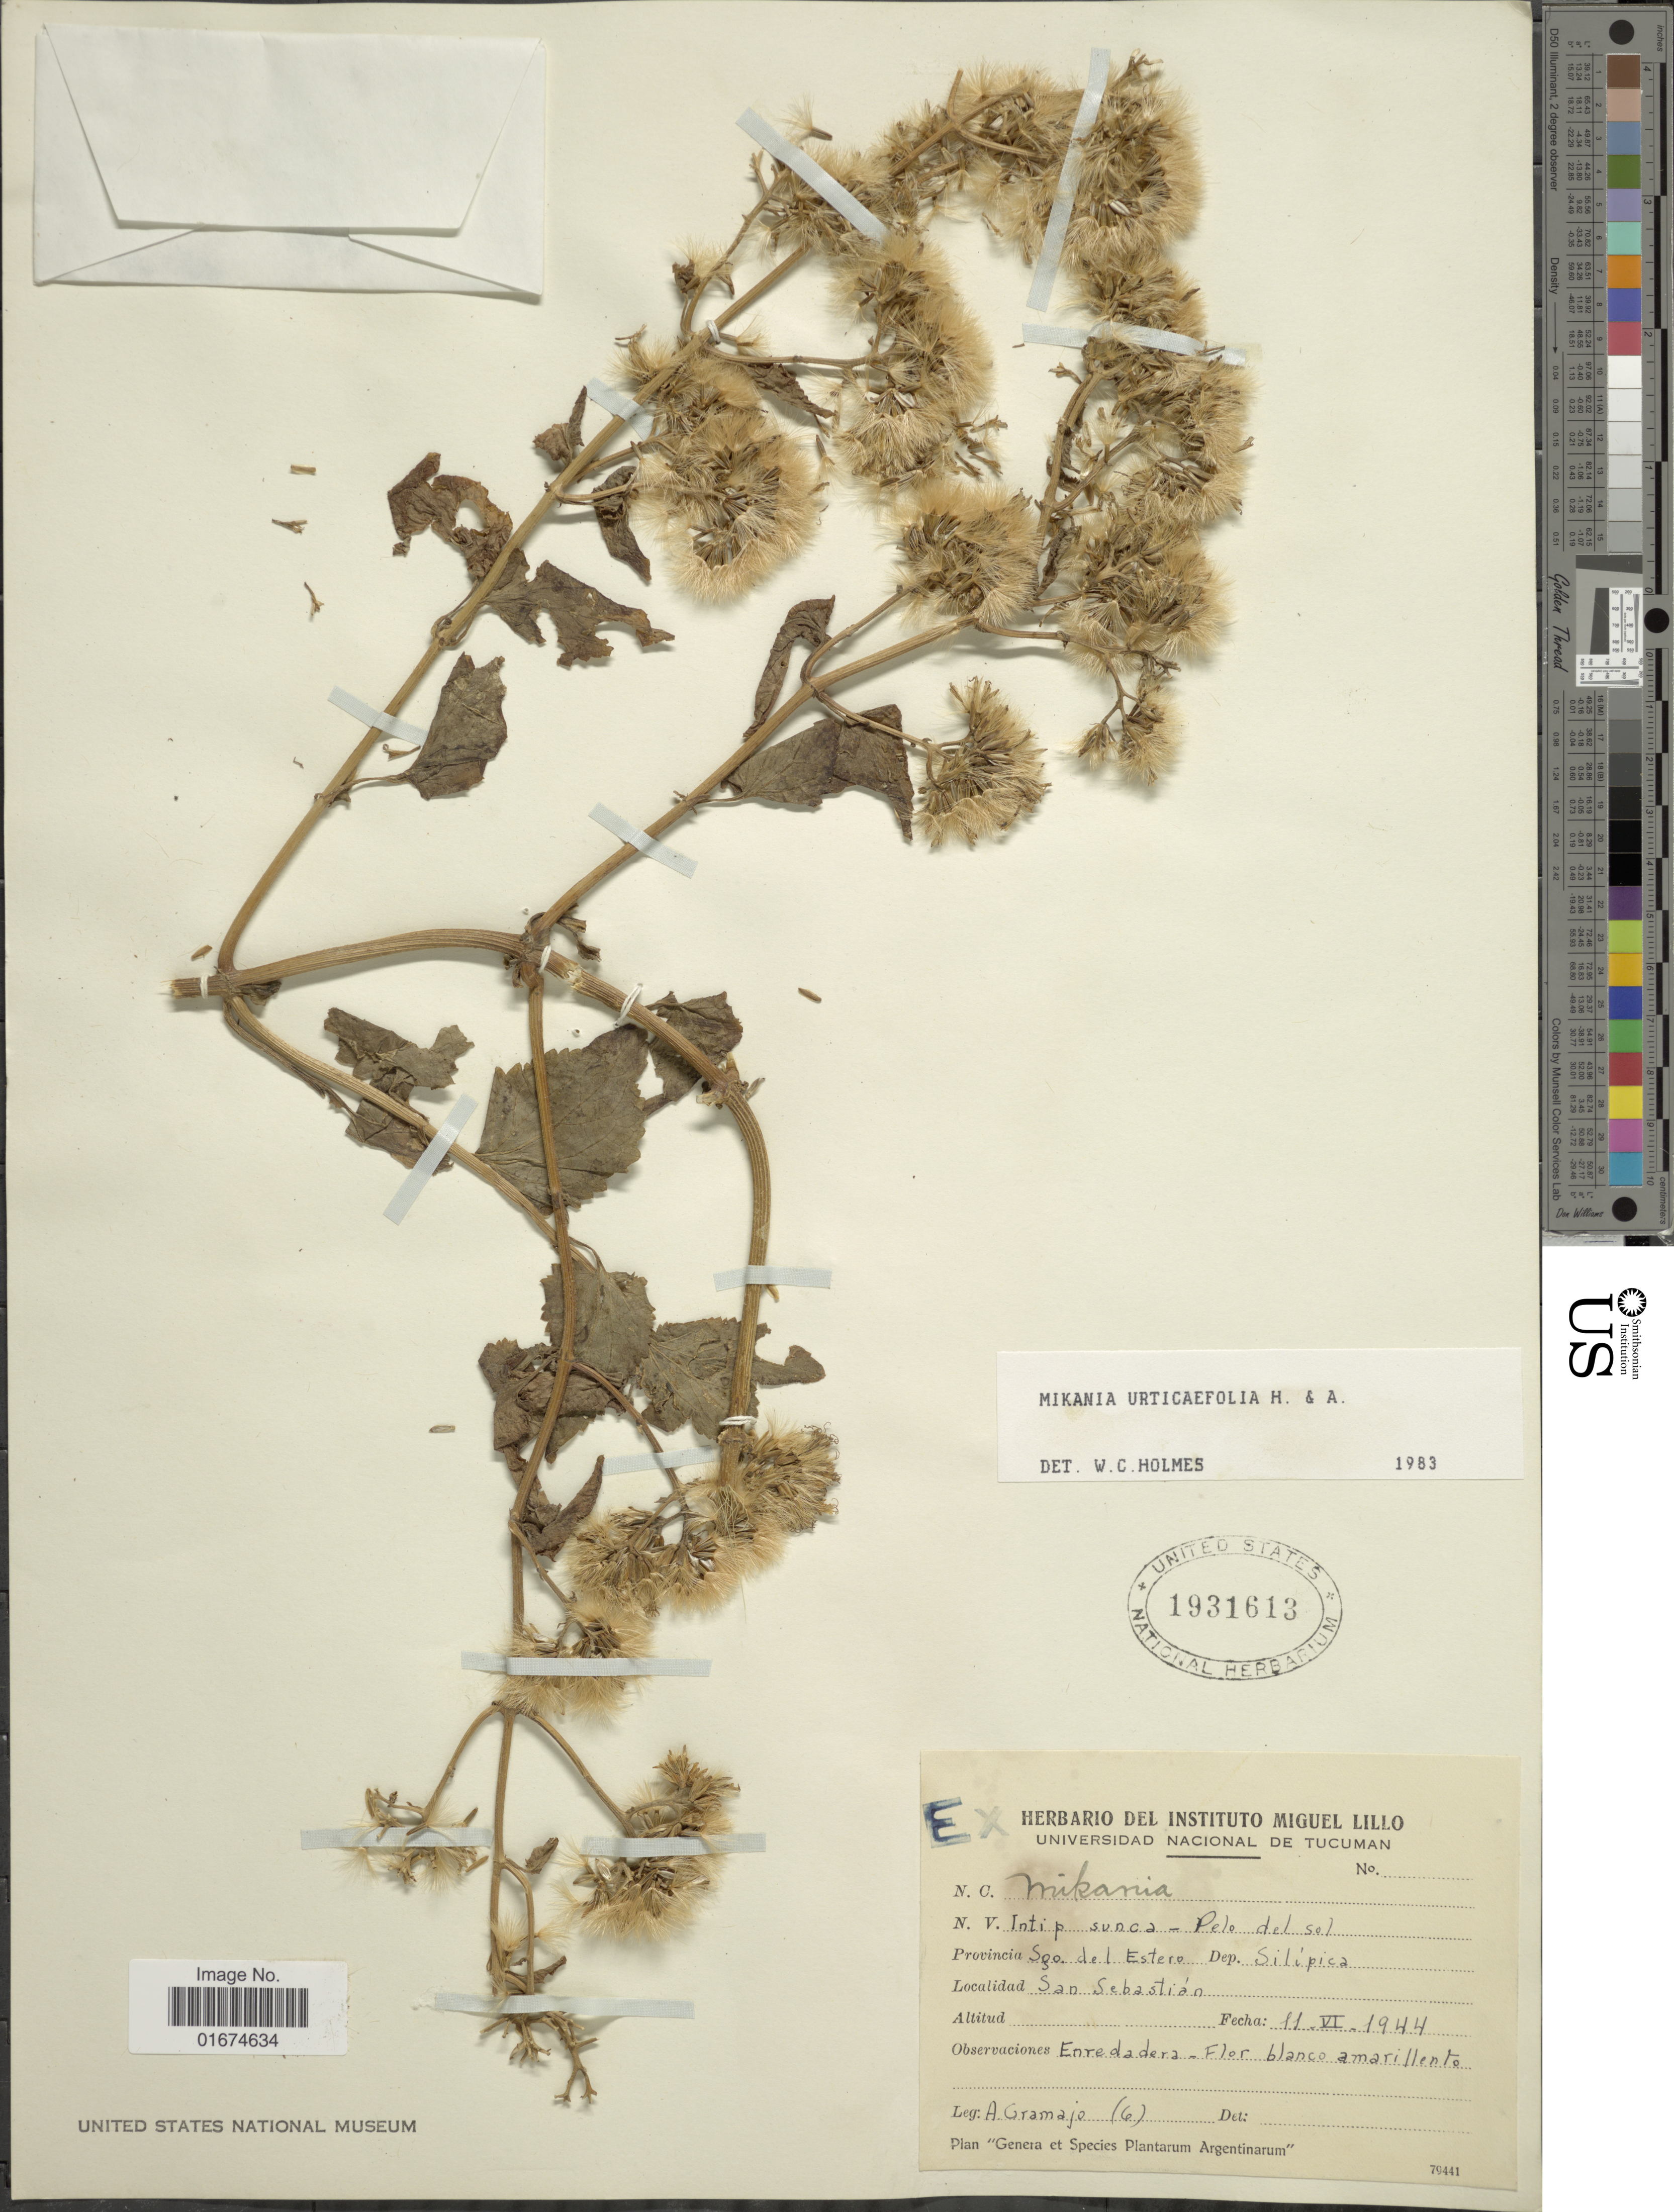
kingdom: Plantae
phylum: Tracheophyta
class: Magnoliopsida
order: Asterales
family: Asteraceae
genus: Mikania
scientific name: Mikania urticifolia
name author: Hook. & Arn.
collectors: A. Gramajo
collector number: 6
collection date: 1944-06-11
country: Argentina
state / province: Santiago del Estero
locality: Dep. Silipica, San Sebastián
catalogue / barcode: US 1931613